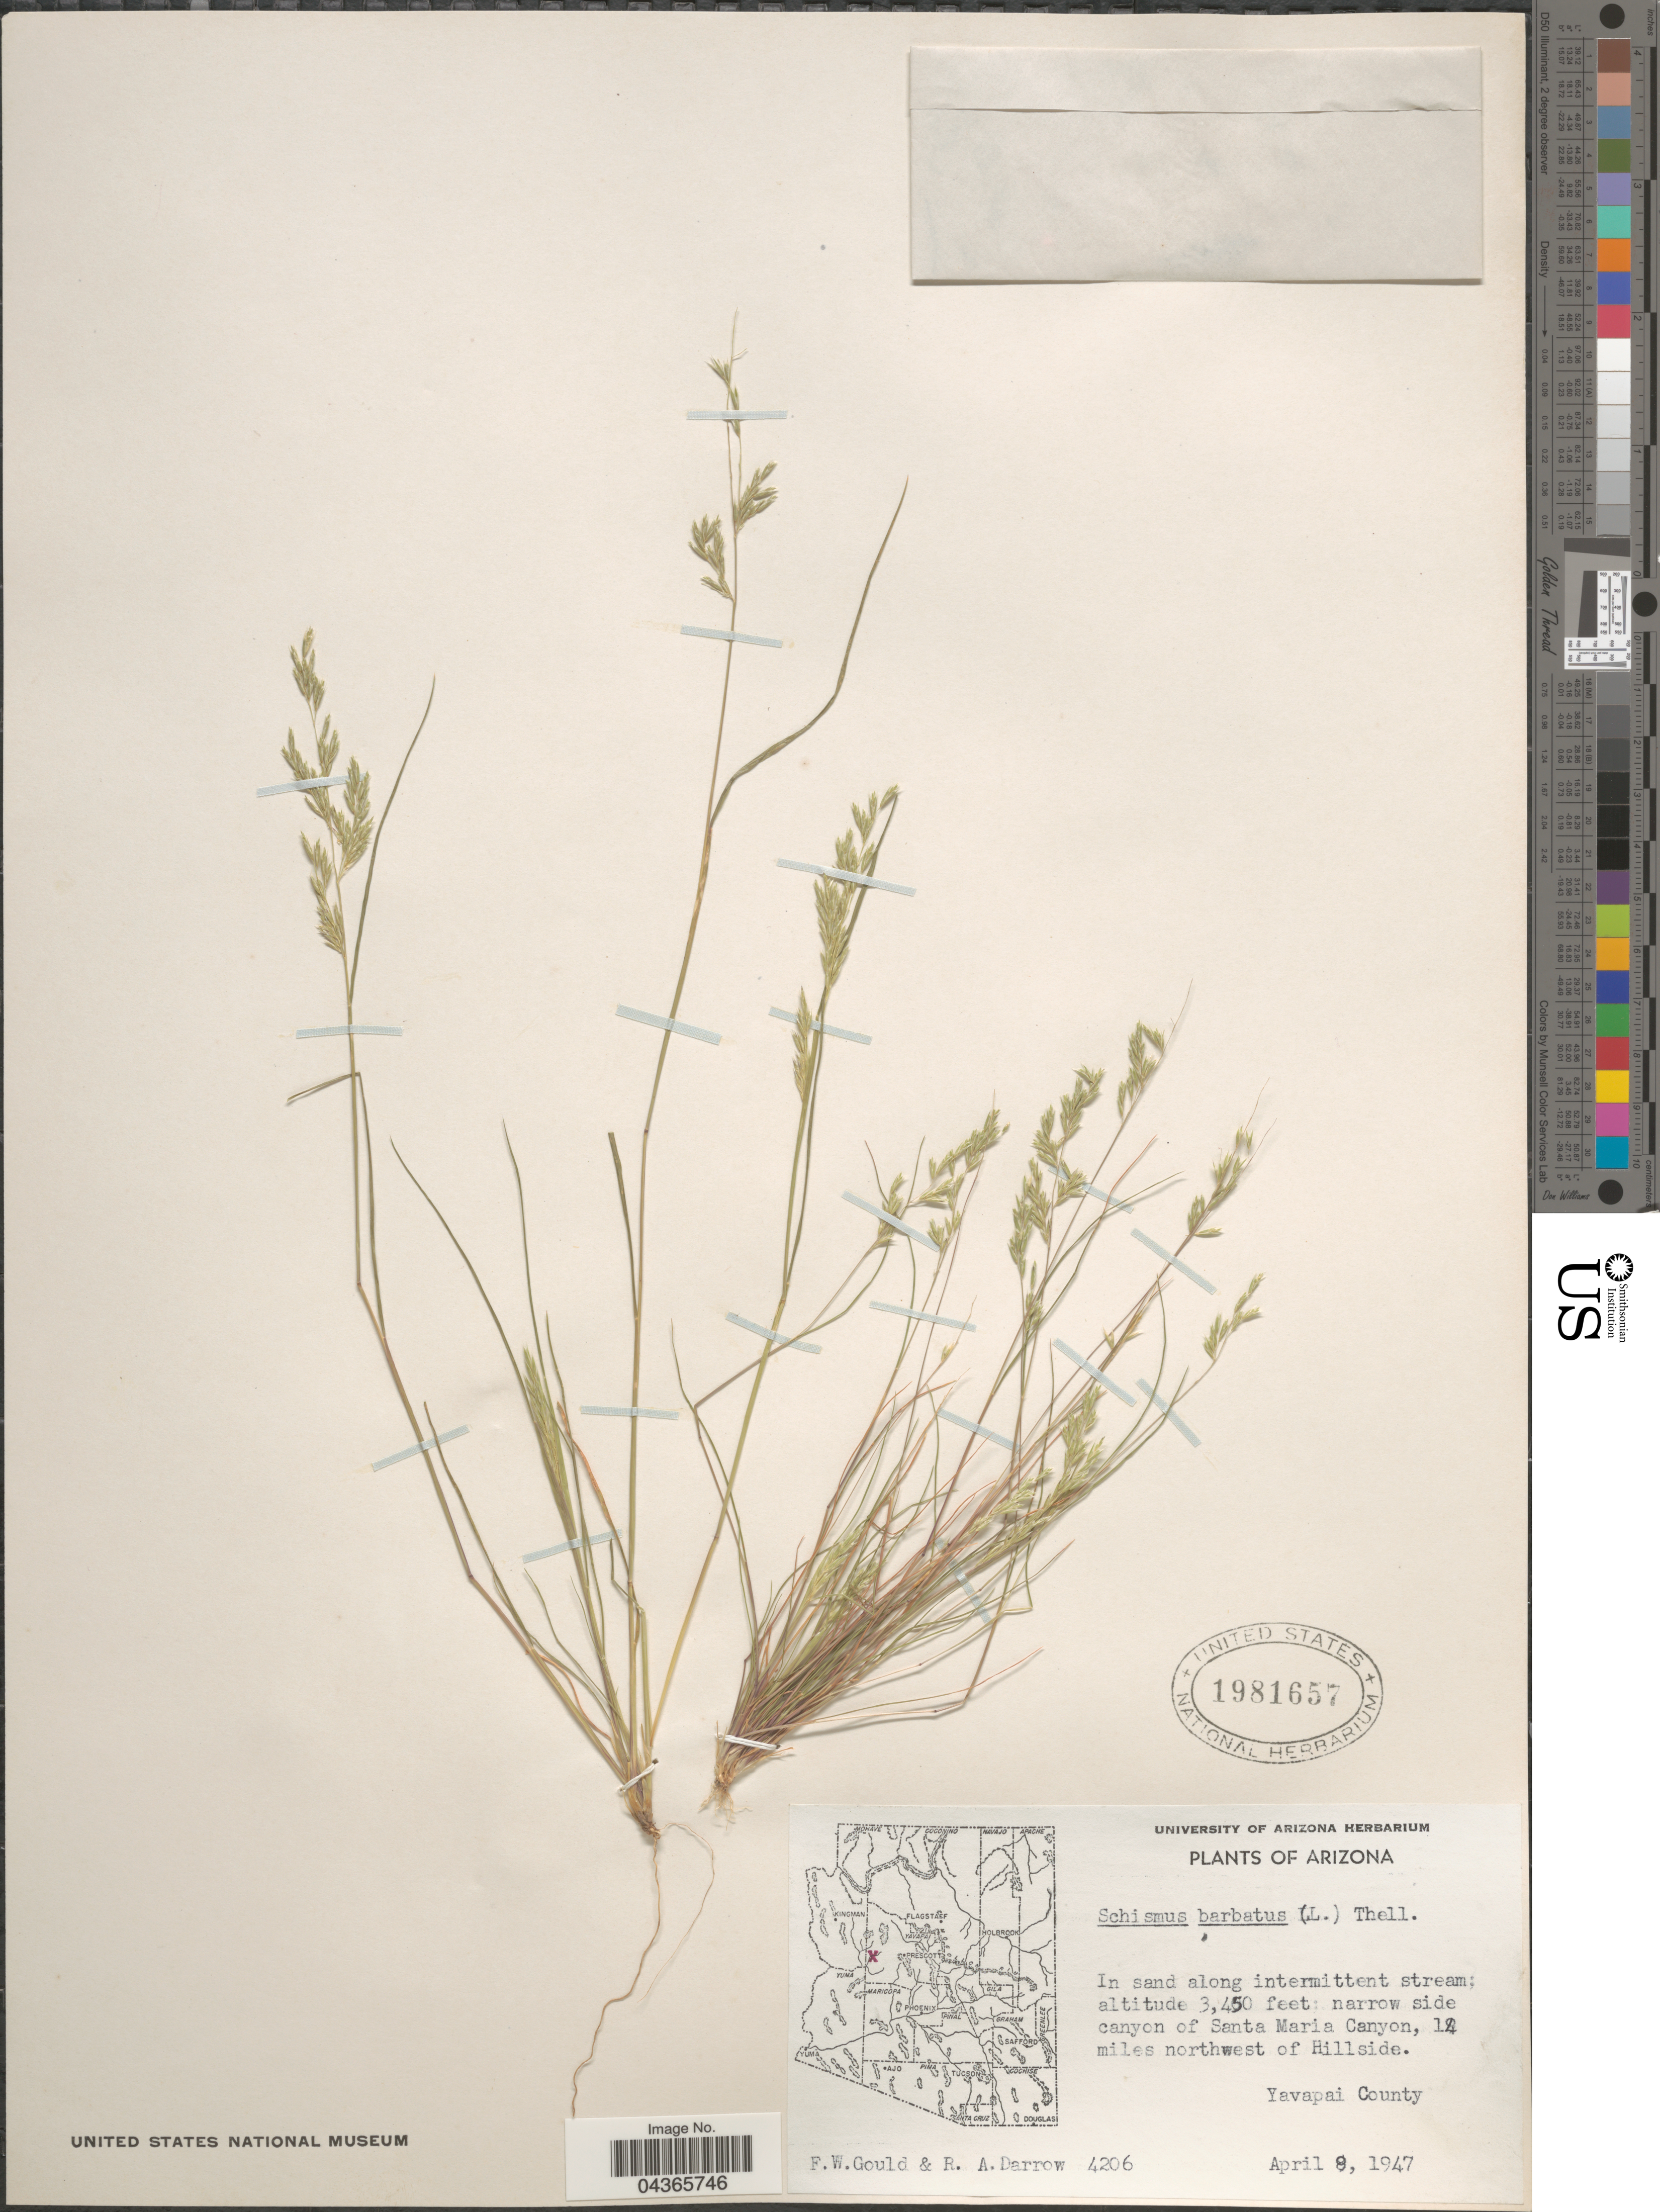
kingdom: Plantae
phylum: Tracheophyta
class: Liliopsida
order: Poales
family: Poaceae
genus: Schismus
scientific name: Schismus barbatus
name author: (L.) Thell.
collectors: F. W. Gould & R. A. Darrow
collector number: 4206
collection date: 1947-04-08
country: United States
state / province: Arizona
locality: Narrow side canyon of Santa Maria Canyon, 14 miles northwest of Hillside. Yavapai County.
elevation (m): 1052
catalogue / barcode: US 1981657